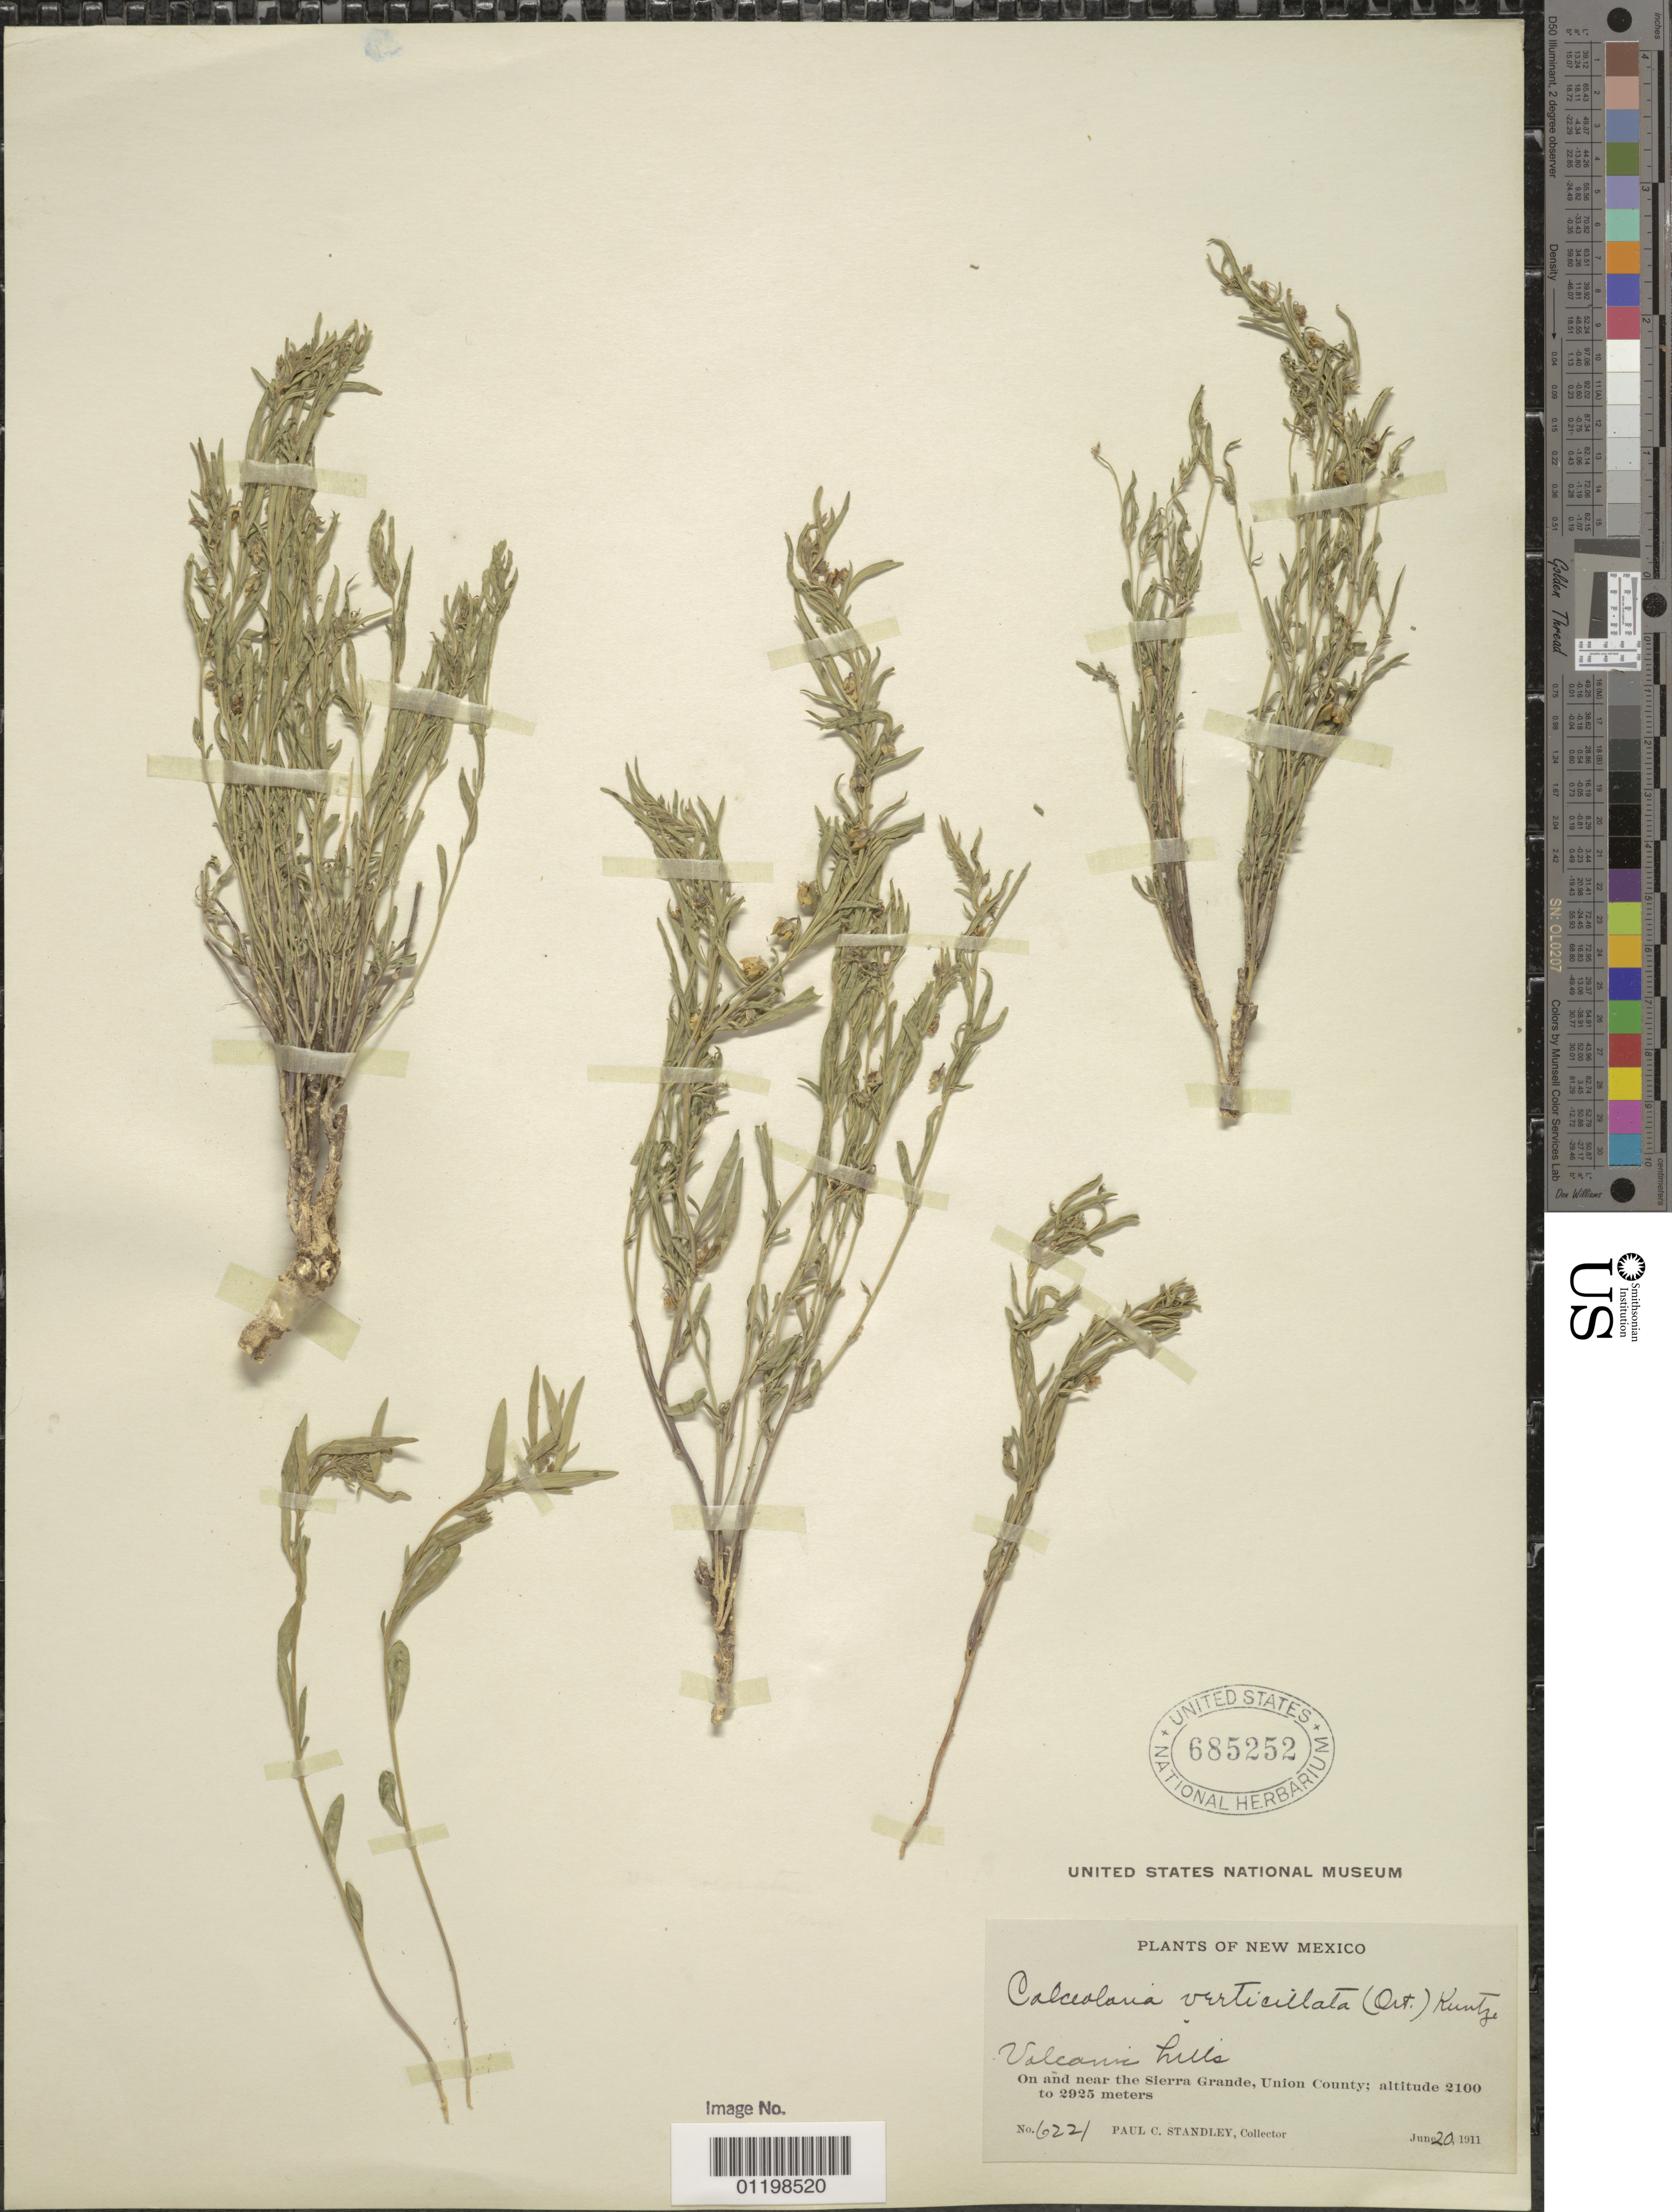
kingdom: Plantae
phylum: Tracheophyta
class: Magnoliopsida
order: Malpighiales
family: Violaceae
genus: Pombalia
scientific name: Pombalia verticillata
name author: (Ortega) Paula-Souza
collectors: P. C. Standley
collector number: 6221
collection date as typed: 20 Jun 1911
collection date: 1911-06-20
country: United States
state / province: New Mexico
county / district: Union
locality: Sierra Grande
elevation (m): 2100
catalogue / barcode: US 685252